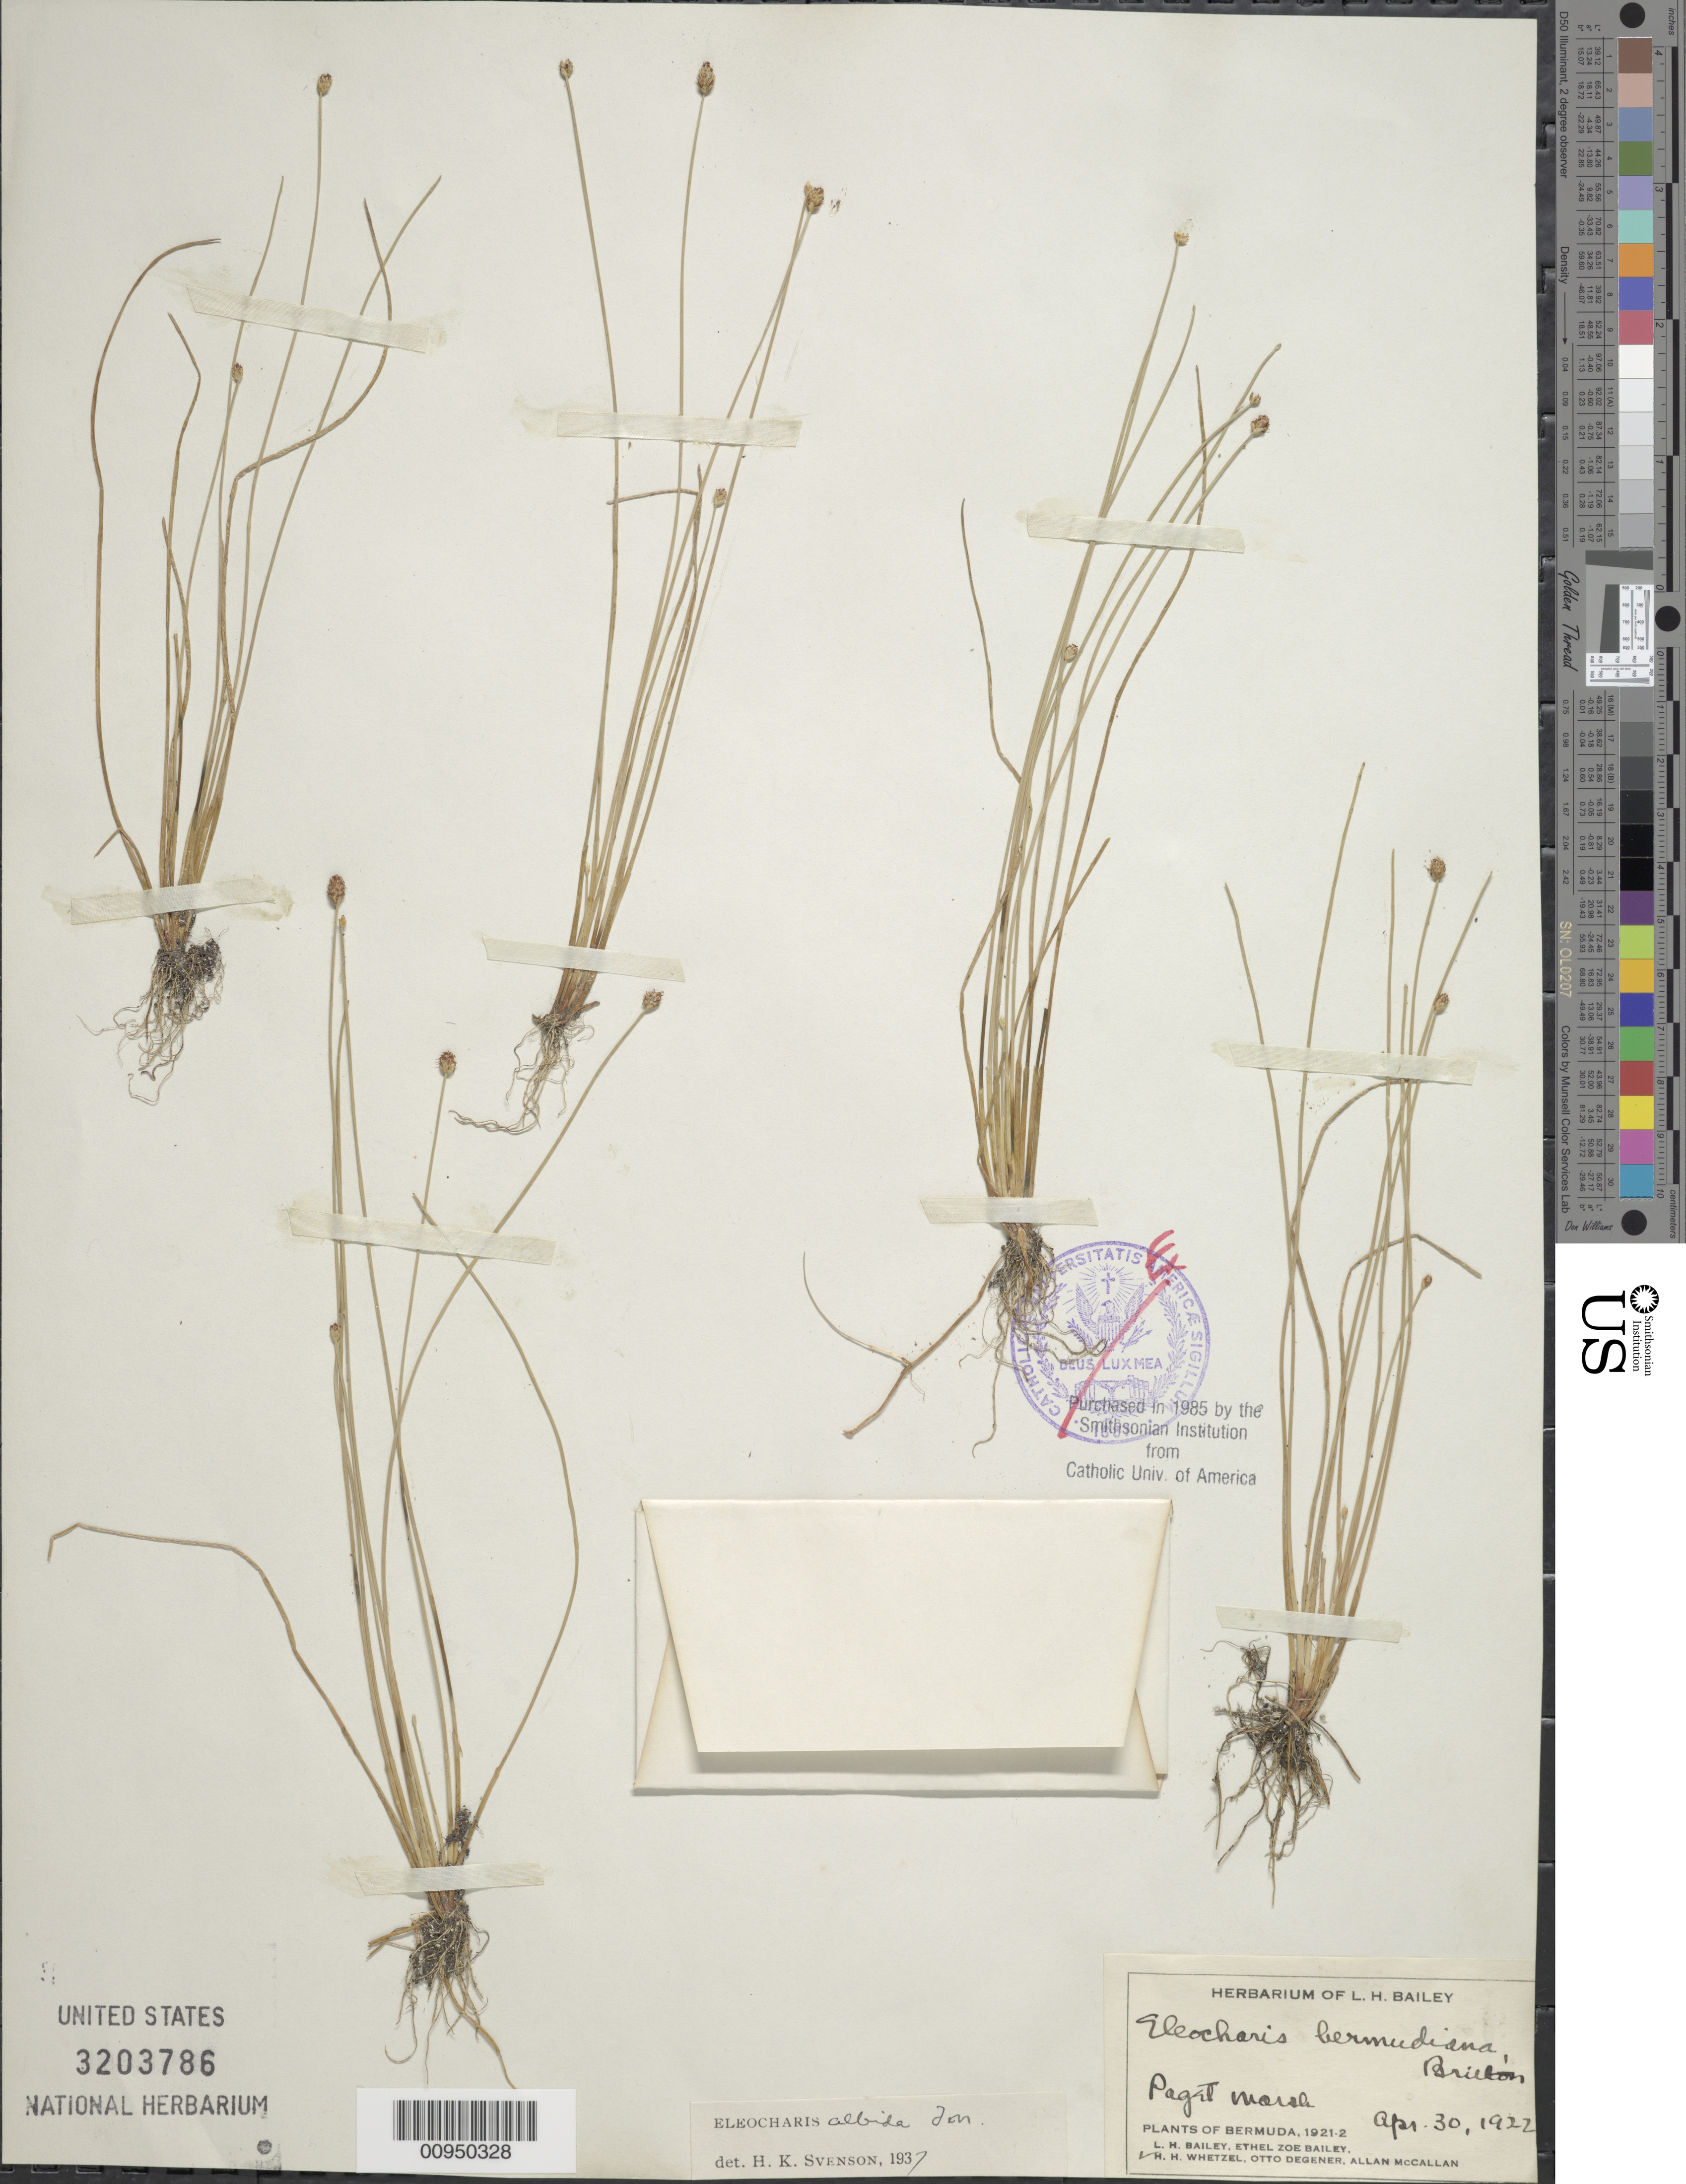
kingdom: Plantae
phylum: Tracheophyta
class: Liliopsida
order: Poales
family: Cyperaceae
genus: Eleocharis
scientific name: Eleocharis albida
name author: Torr.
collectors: L. H. Bailey, E. Z. Bailey, J. Whetzel, O. Degener & A. McCallan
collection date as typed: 30 Apr 1922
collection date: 1922-04-30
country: Bermuda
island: Bermuda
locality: Paget Marsh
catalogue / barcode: US 3203786